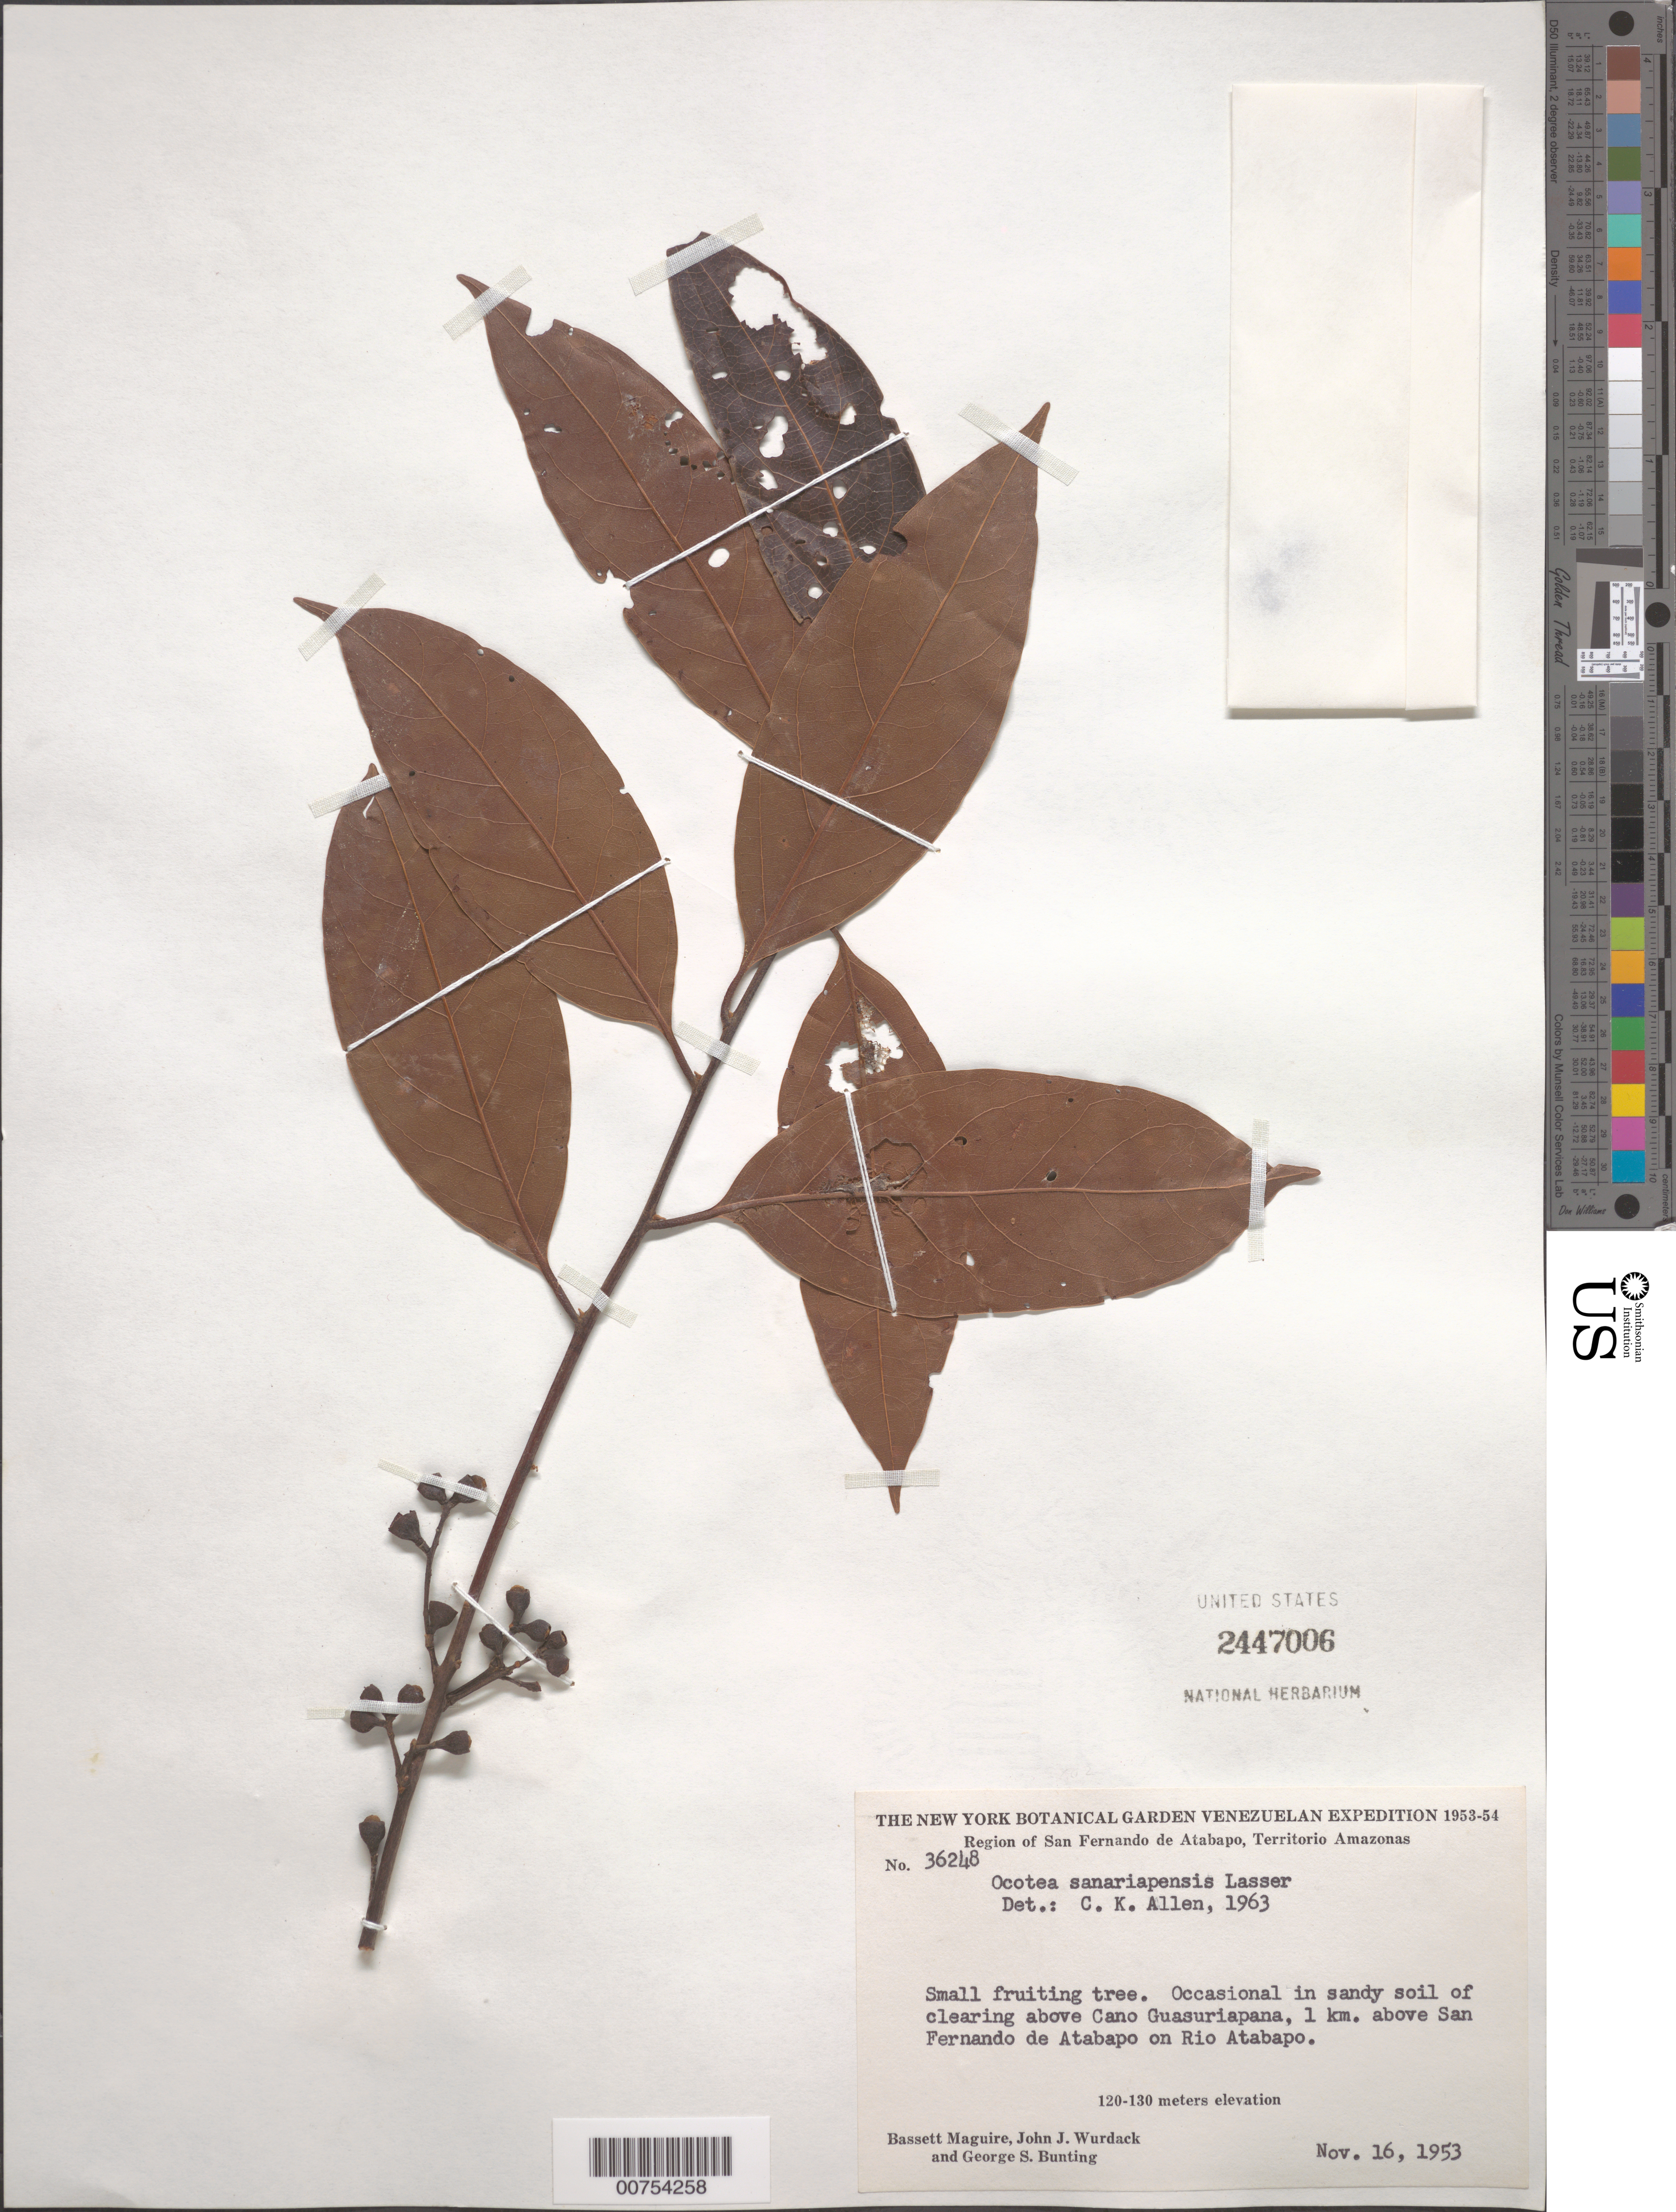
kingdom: Plantae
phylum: Tracheophyta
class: Magnoliopsida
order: Laurales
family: Lauraceae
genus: Ocotea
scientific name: Ocotea sanariapensis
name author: Lasser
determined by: Allen, C. K.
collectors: B. Maguire, J. J. Wurdack & G. S. Bunting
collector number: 36248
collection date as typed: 16-Nov-53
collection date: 1953-11-16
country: Venezuela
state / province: Amazonas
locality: Caño Guasuriapana, 1 km above San Fernando de Atabapo on Río Atabapo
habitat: Sandy soil of clearing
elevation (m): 120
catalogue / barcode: US 2447006